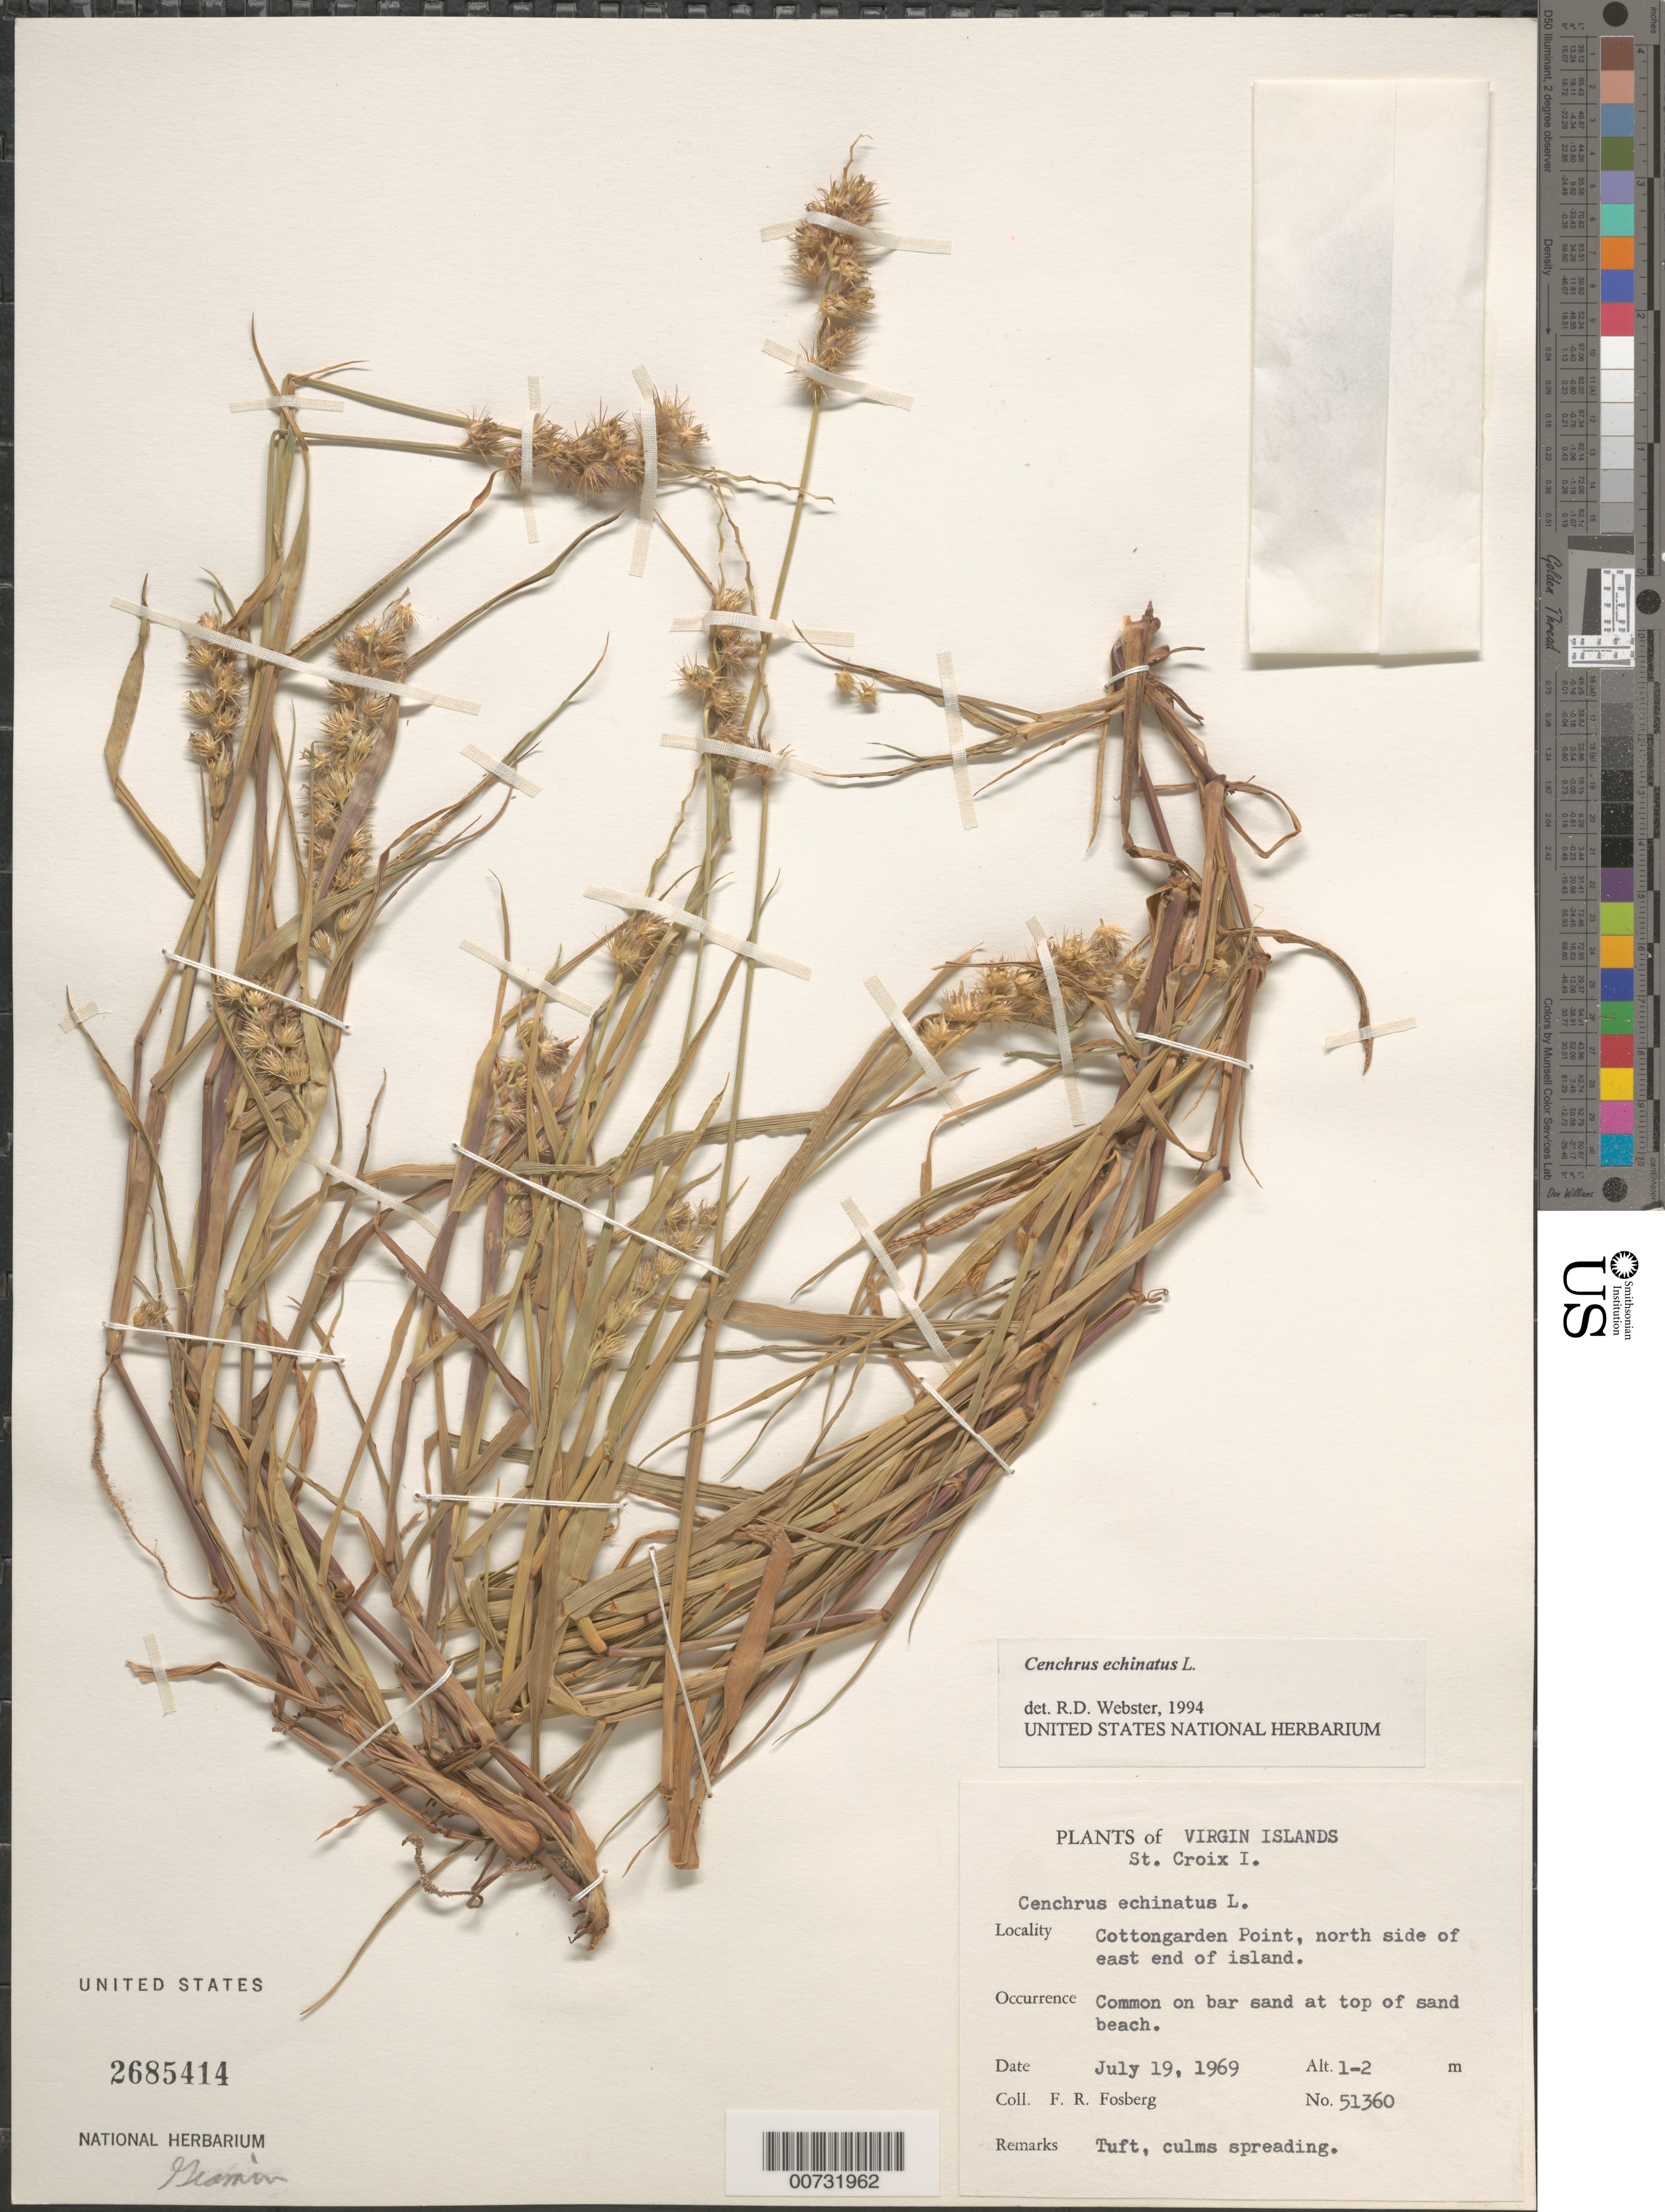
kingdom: Plantae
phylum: Tracheophyta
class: Liliopsida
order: Poales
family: Poaceae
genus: Cenchrus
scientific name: Cenchrus echinatus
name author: L.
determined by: Webster, Robert D.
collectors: F. R. Fosberg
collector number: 51360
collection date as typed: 19 Jul 1969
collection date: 1969-07-19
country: U.S. Virgin Islands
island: St. Croix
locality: St. Croix; Cottongarden Point, north side of east end of island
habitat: On bar sand at top of sand beach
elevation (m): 1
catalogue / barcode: US 2685414